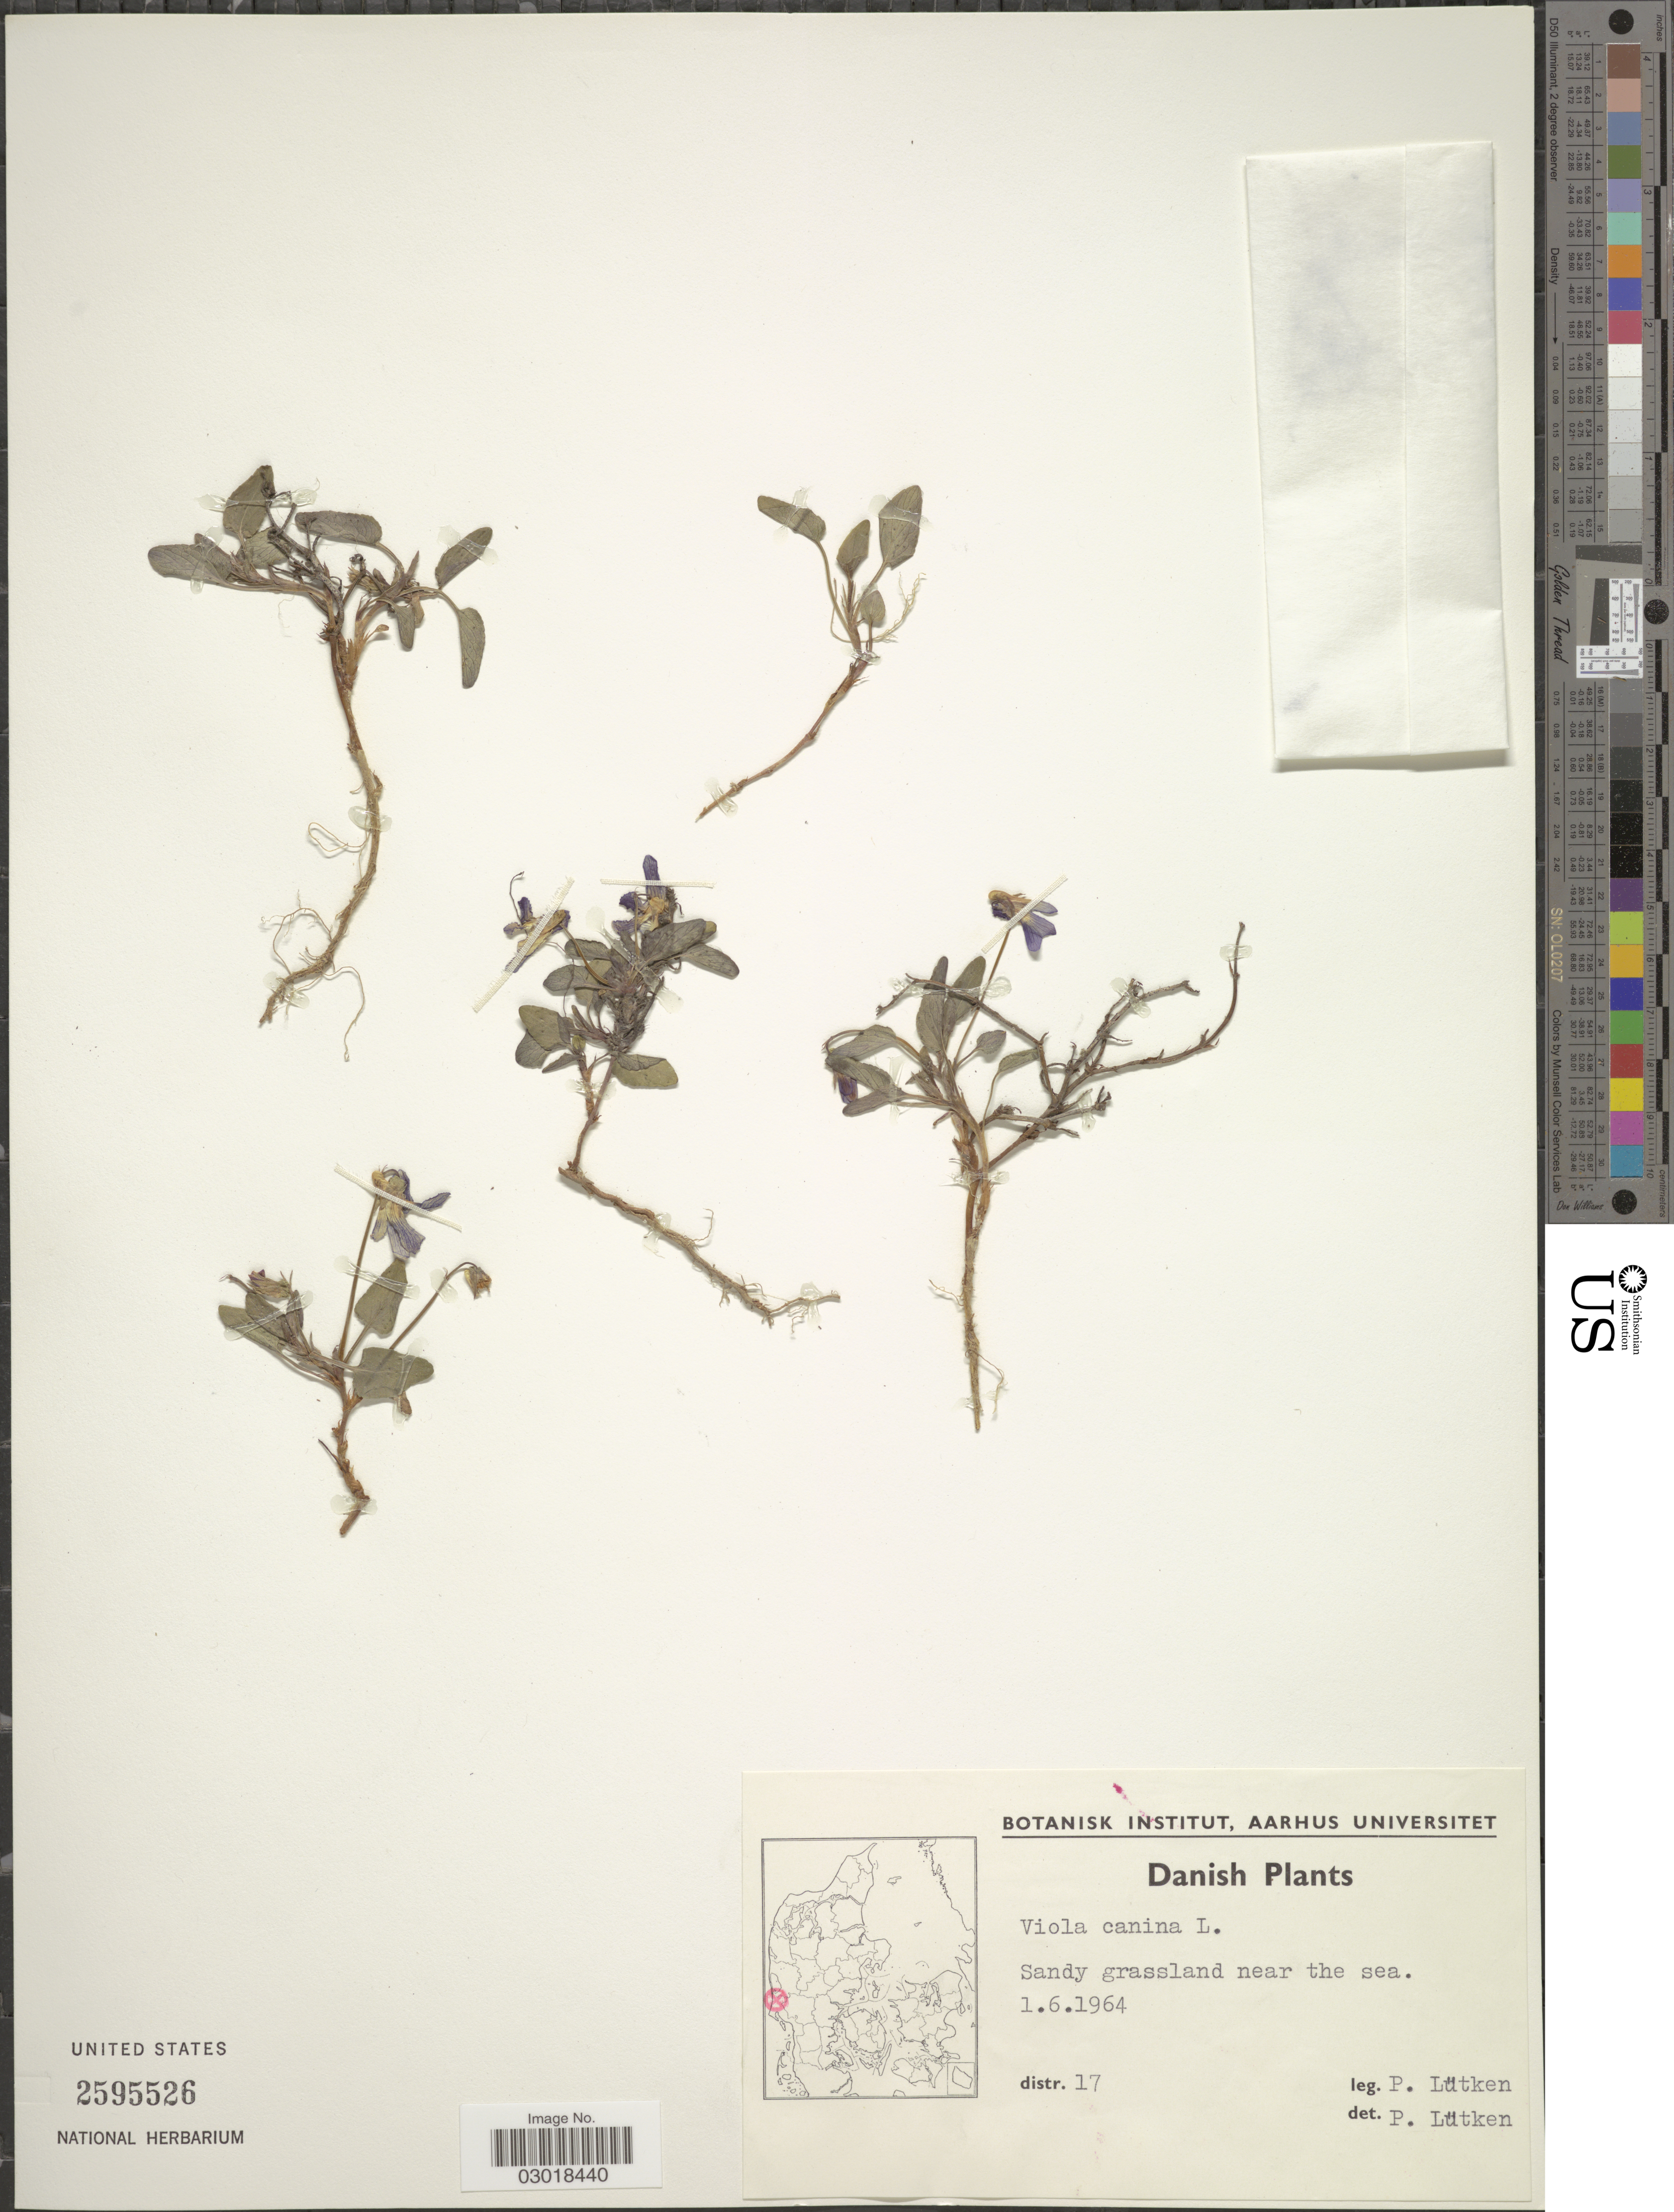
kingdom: Plantae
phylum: Tracheophyta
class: Magnoliopsida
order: Malpighiales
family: Violaceae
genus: Viola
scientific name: Viola canina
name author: L.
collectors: P. Lütken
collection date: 1964-06-01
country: Denmark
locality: Sandy grassland near the sea, distr. 17.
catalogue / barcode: US 2595526